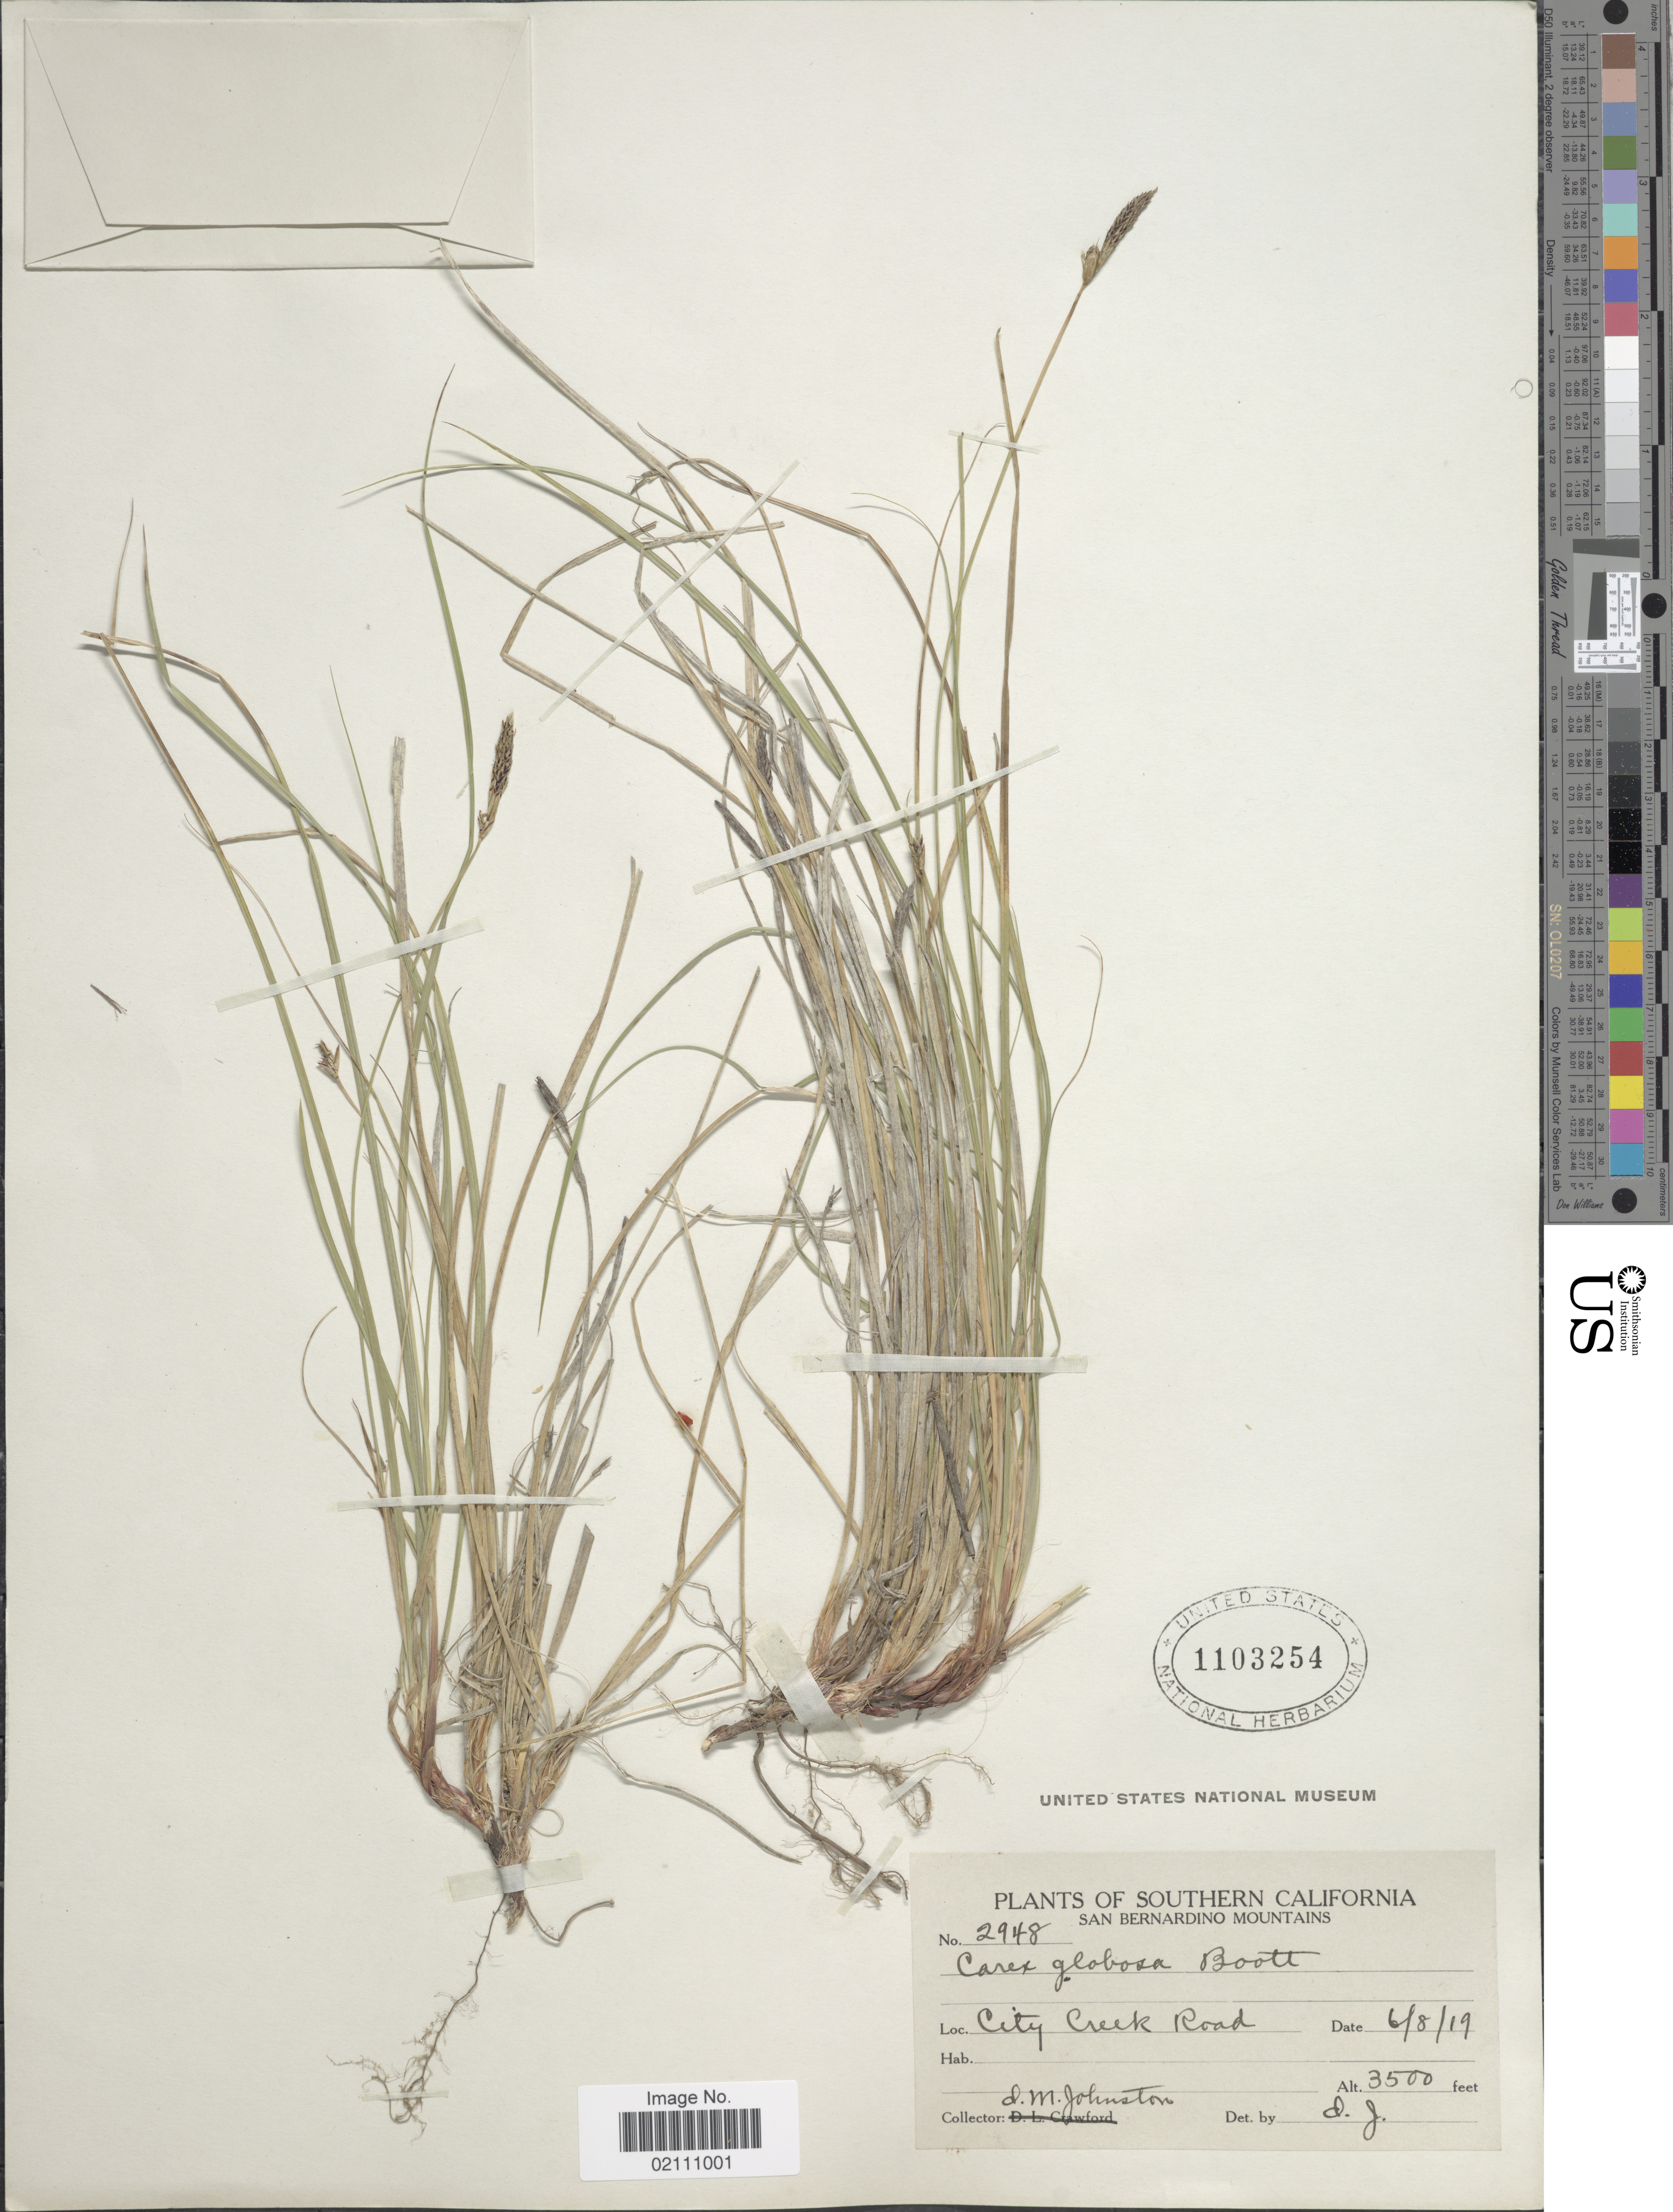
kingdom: Plantae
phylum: Tracheophyta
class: Liliopsida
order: Poales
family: Cyperaceae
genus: Carex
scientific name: Carex globosa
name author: Boott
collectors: I.M. Johnston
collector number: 2948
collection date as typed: Transcribed d/m/y: 8/6/19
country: United States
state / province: California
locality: Southern California, City Creek Road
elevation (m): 1067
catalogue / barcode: US 1103254